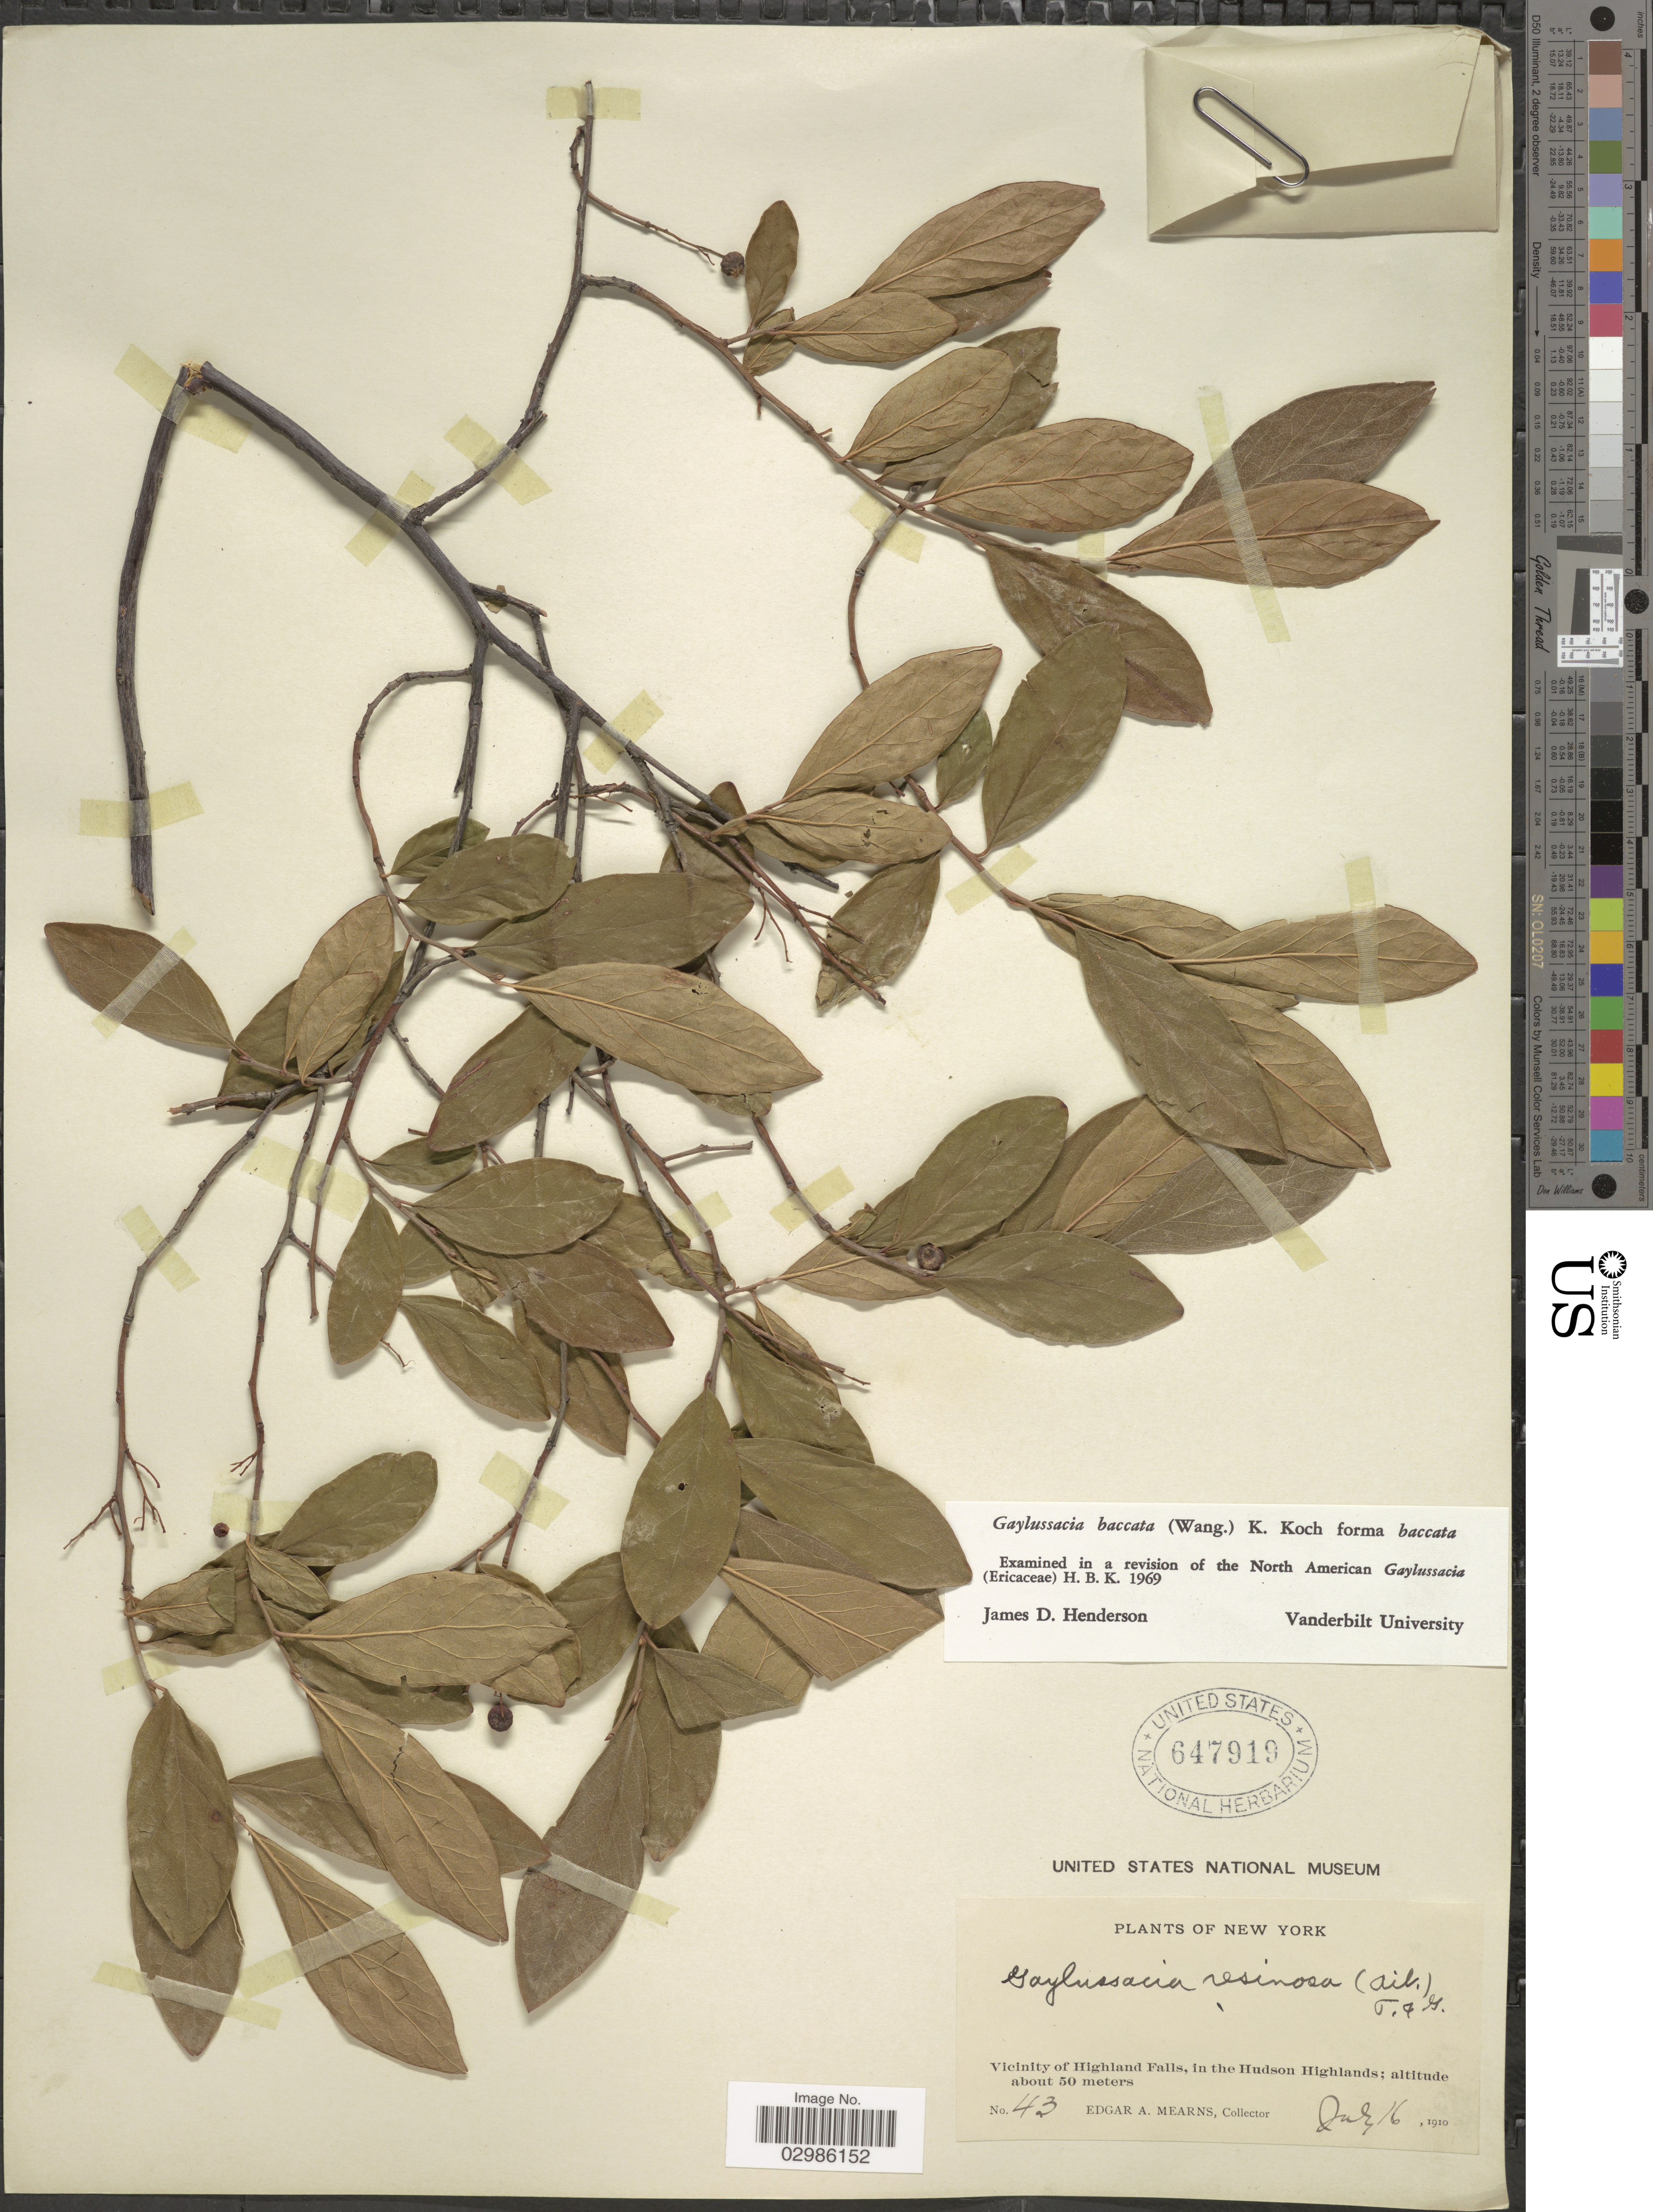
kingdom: Plantae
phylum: Tracheophyta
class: Magnoliopsida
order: Ericales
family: Ericaceae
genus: Gaylussacia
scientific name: Gaylussacia baccata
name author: (Wangenh.) K. Koch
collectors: E. A. Mearns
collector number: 43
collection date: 1910-07-16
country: United States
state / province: New York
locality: Vicinity of Highland Falls, in the Hudson Highlands.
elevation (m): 50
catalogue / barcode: US 647919